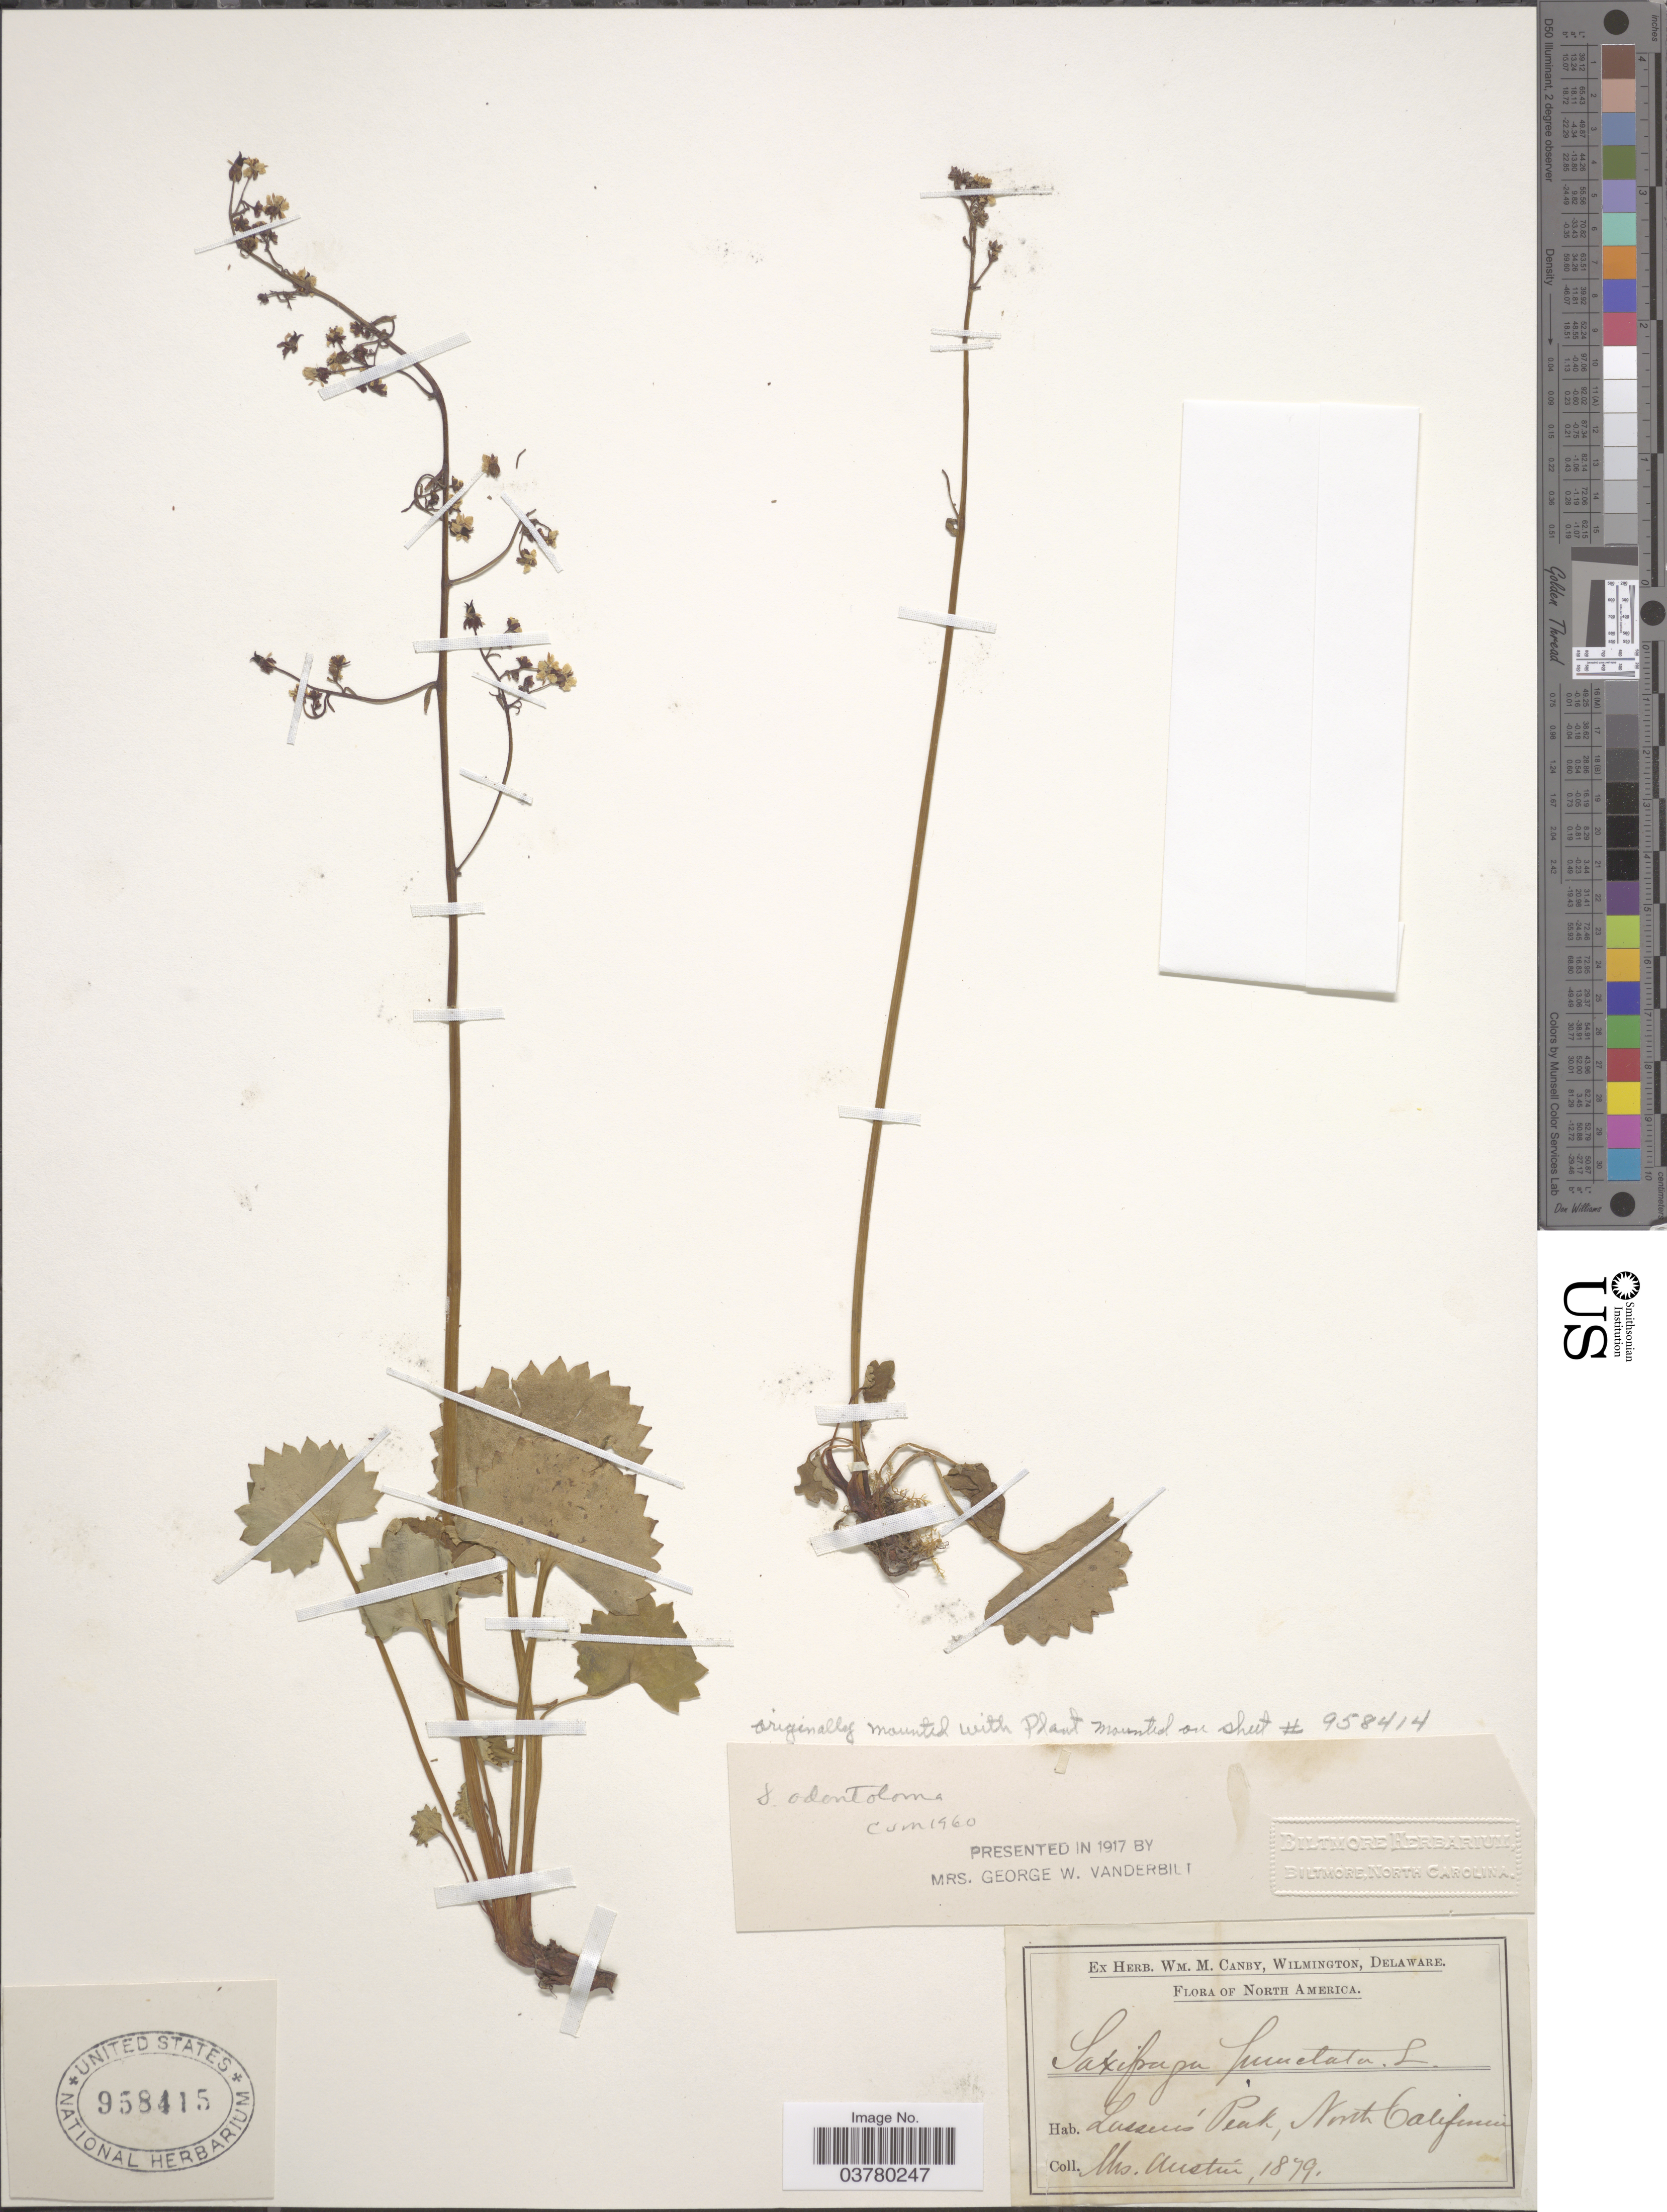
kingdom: Plantae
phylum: Tracheophyta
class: Magnoliopsida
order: Saxifragales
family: Saxifragaceae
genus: Micranthes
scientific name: Micranthes odontoloma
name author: (Piper) A. Heller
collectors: R. Austin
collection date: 1879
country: United States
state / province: California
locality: Lassen's Peak, North California.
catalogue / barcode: US 958415